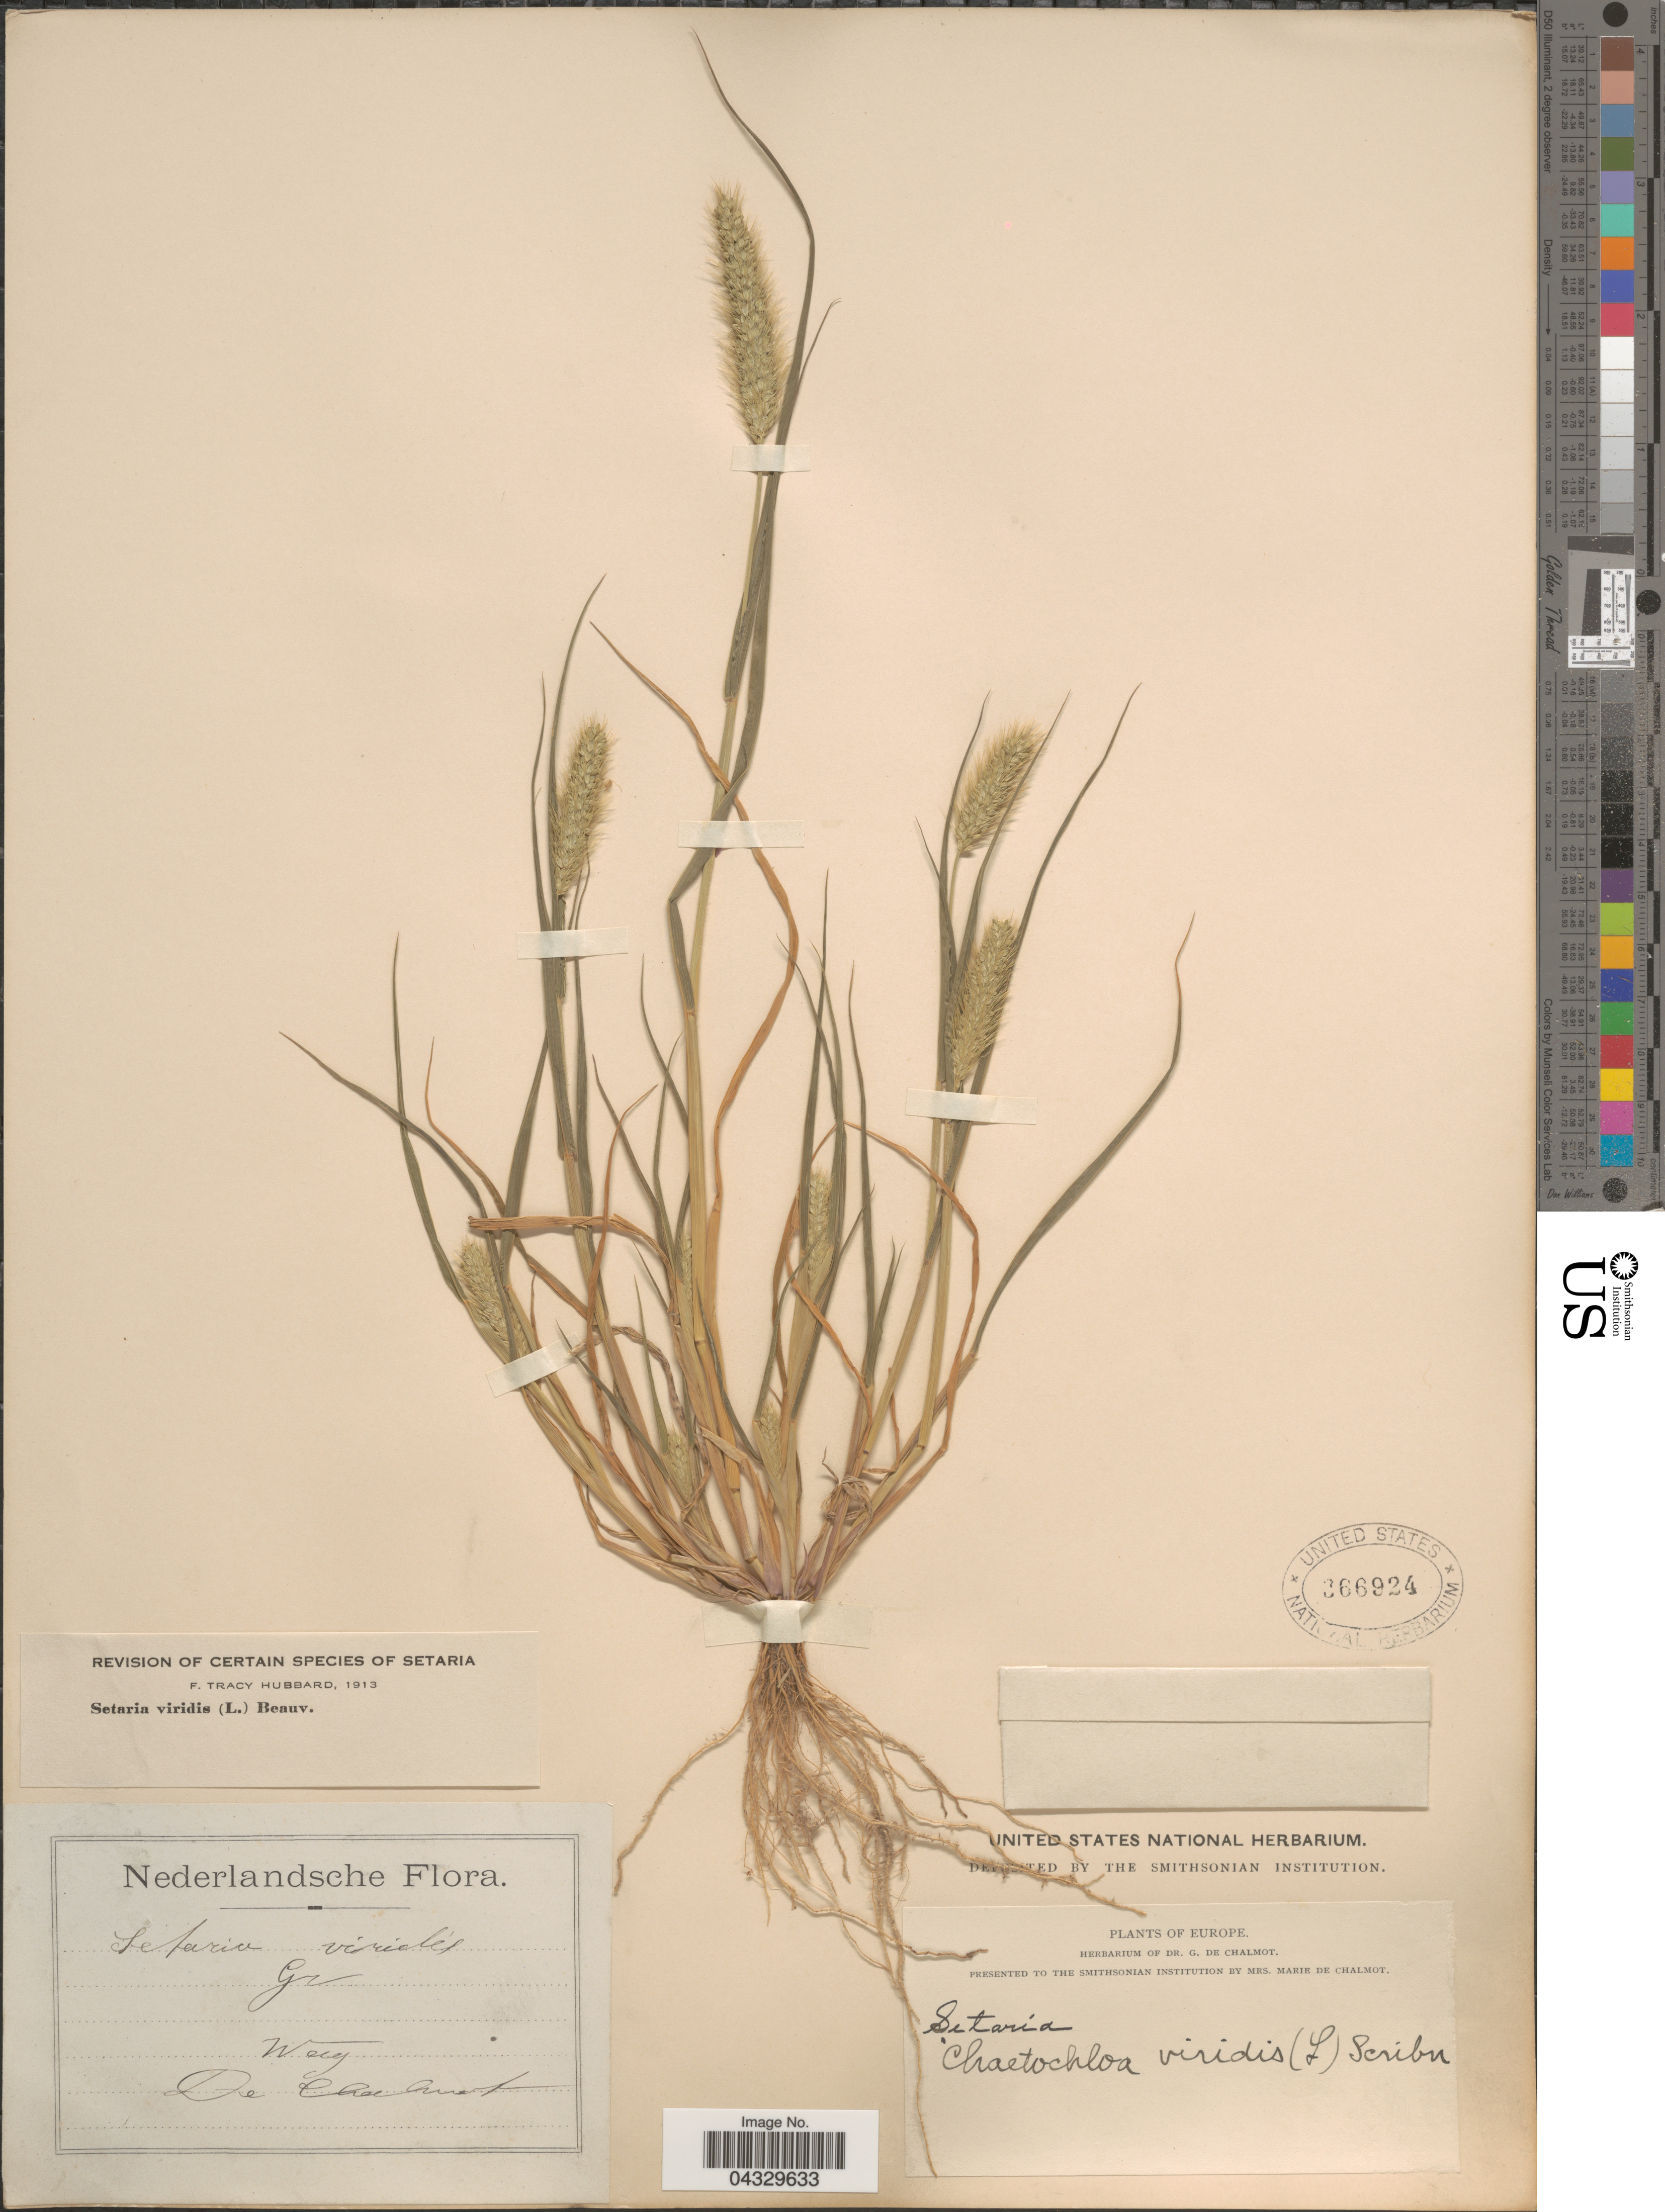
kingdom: Plantae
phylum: Tracheophyta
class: Liliopsida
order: Poales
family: Poaceae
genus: Setaria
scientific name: Setaria viridis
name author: (L.) P. Beauv.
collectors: G. de Chalmot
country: Netherlands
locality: Wag.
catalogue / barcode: US 366924